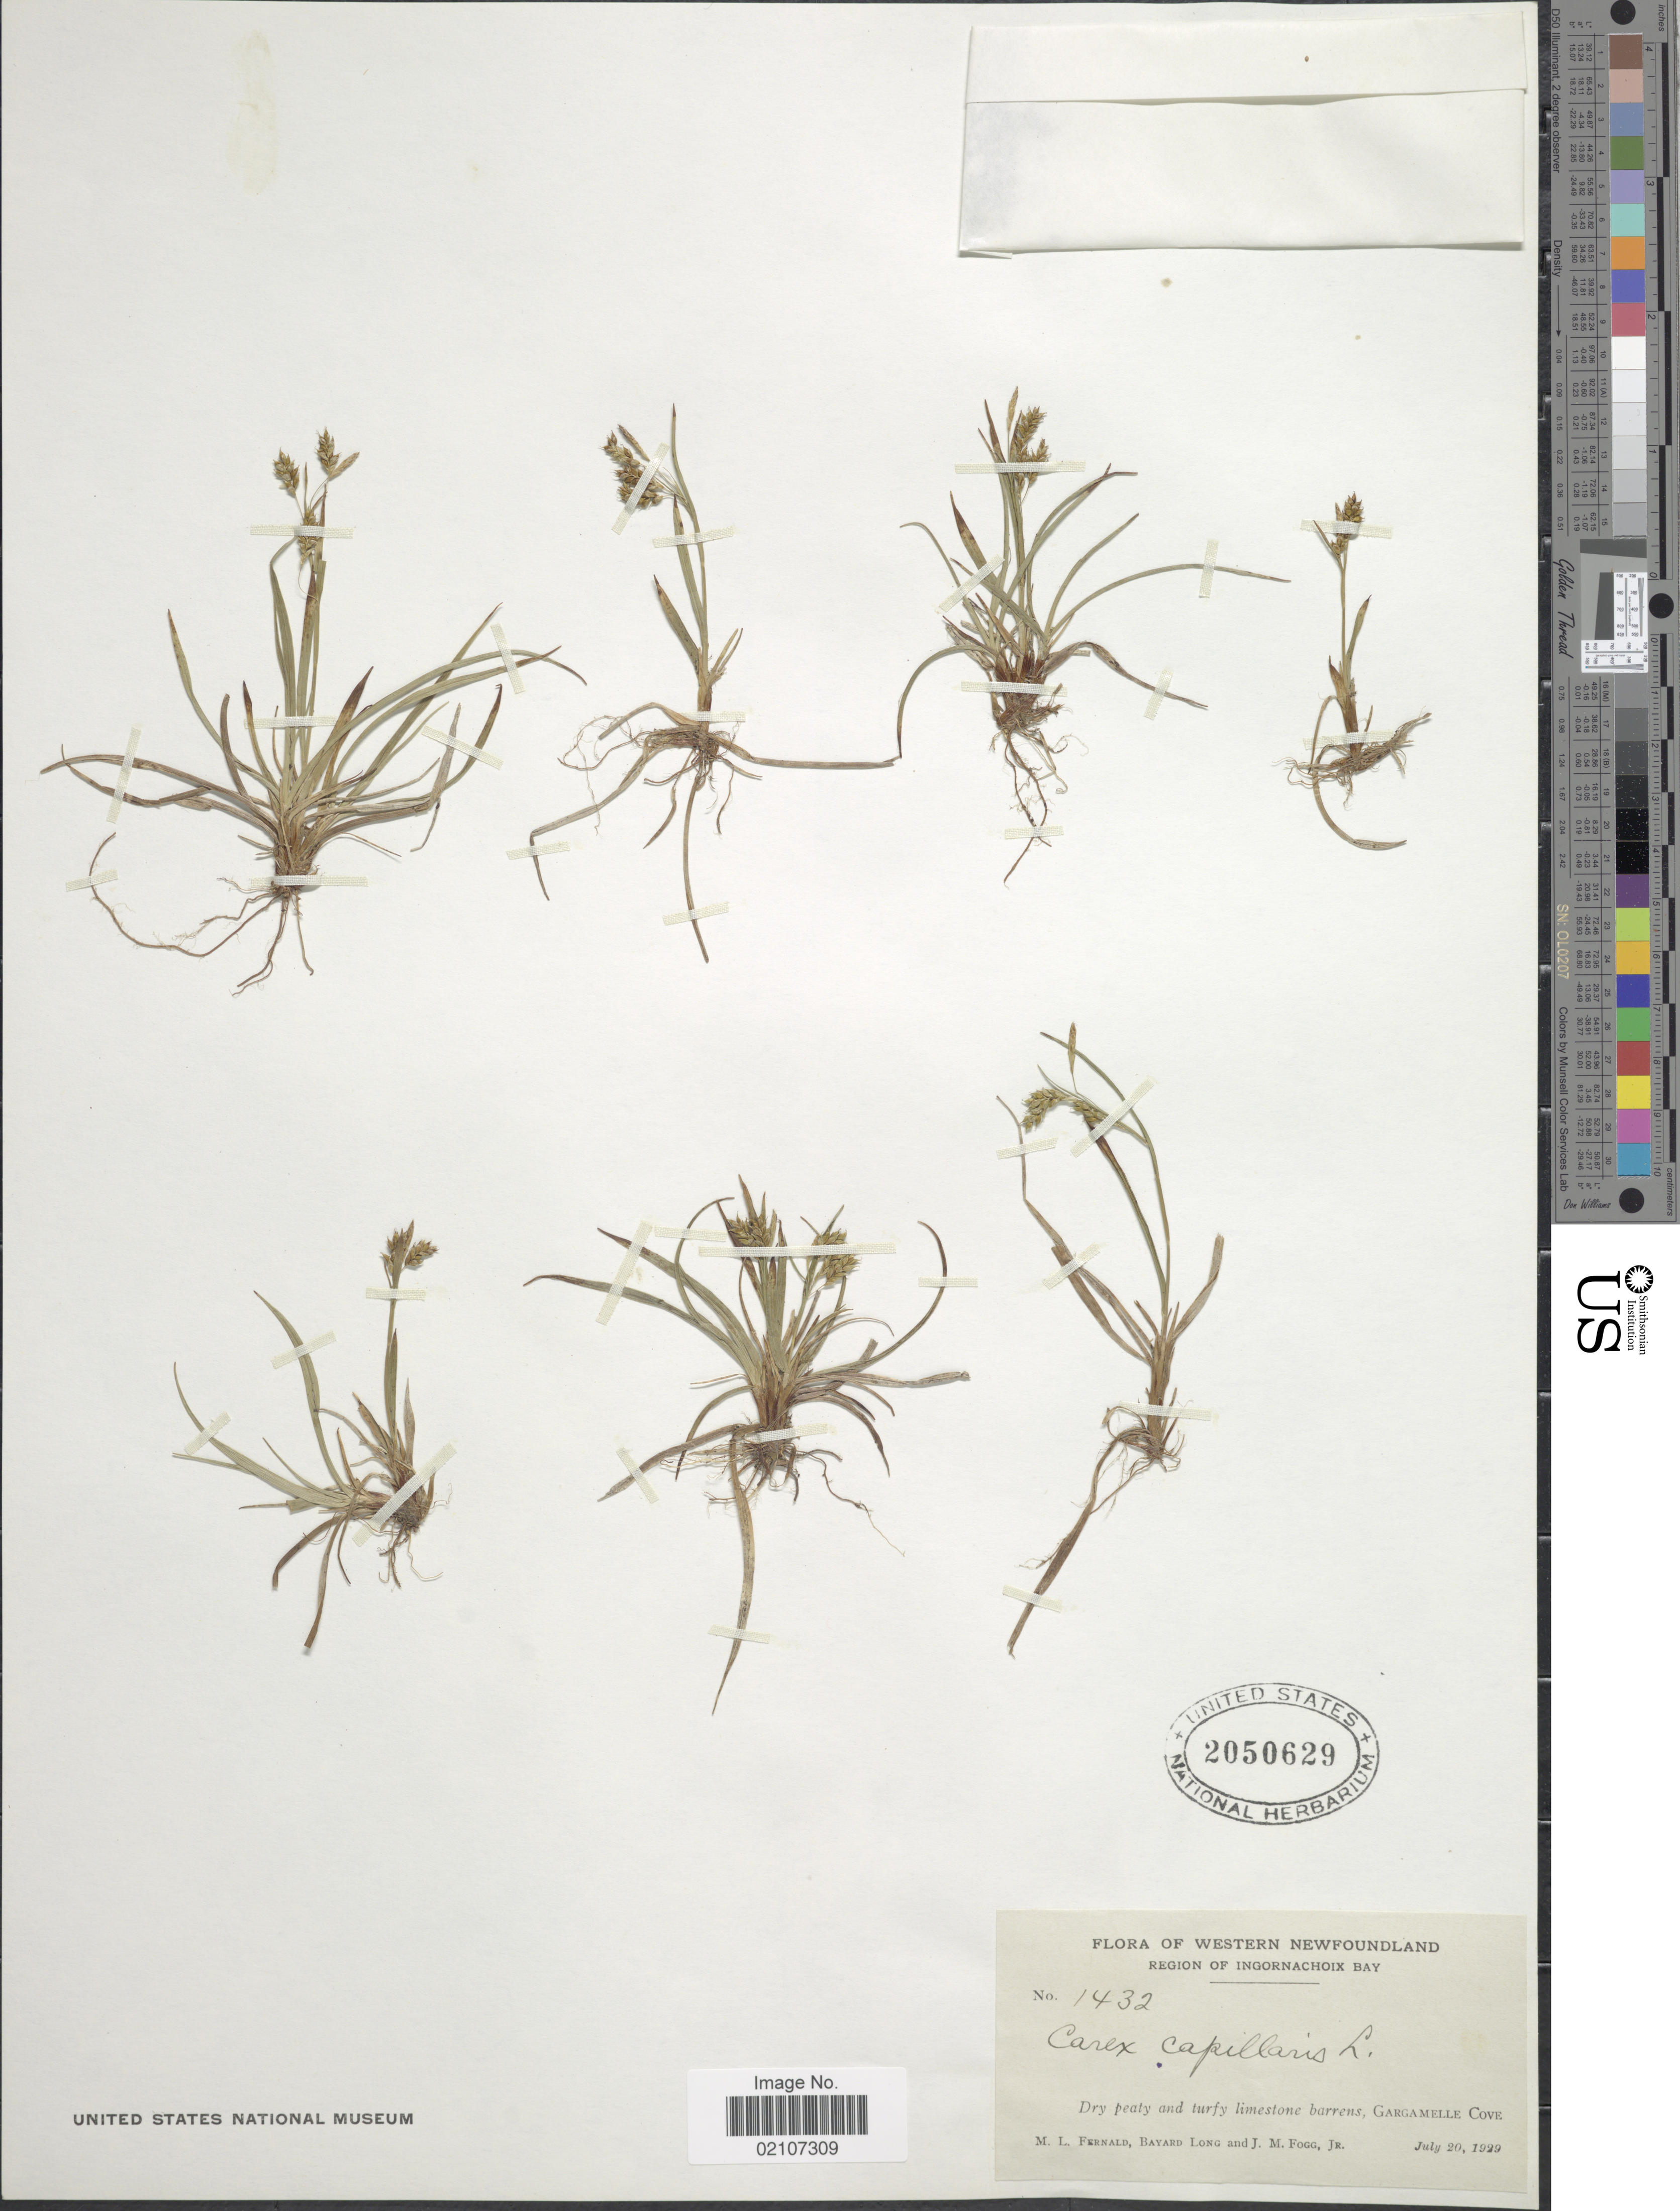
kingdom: Plantae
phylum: Tracheophyta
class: Liliopsida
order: Poales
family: Cyperaceae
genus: Carex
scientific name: Carex capillaris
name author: L.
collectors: M. L. Fernald, B. Long & J. Fogg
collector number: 1432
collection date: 1929-07-20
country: Canada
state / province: Newfoundland and Labrador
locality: Western Newfoundland. Region of Ingornachoix Bay. Dry peaty and turfy limestone barrens, Gargamelle Cove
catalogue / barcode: US 2050629